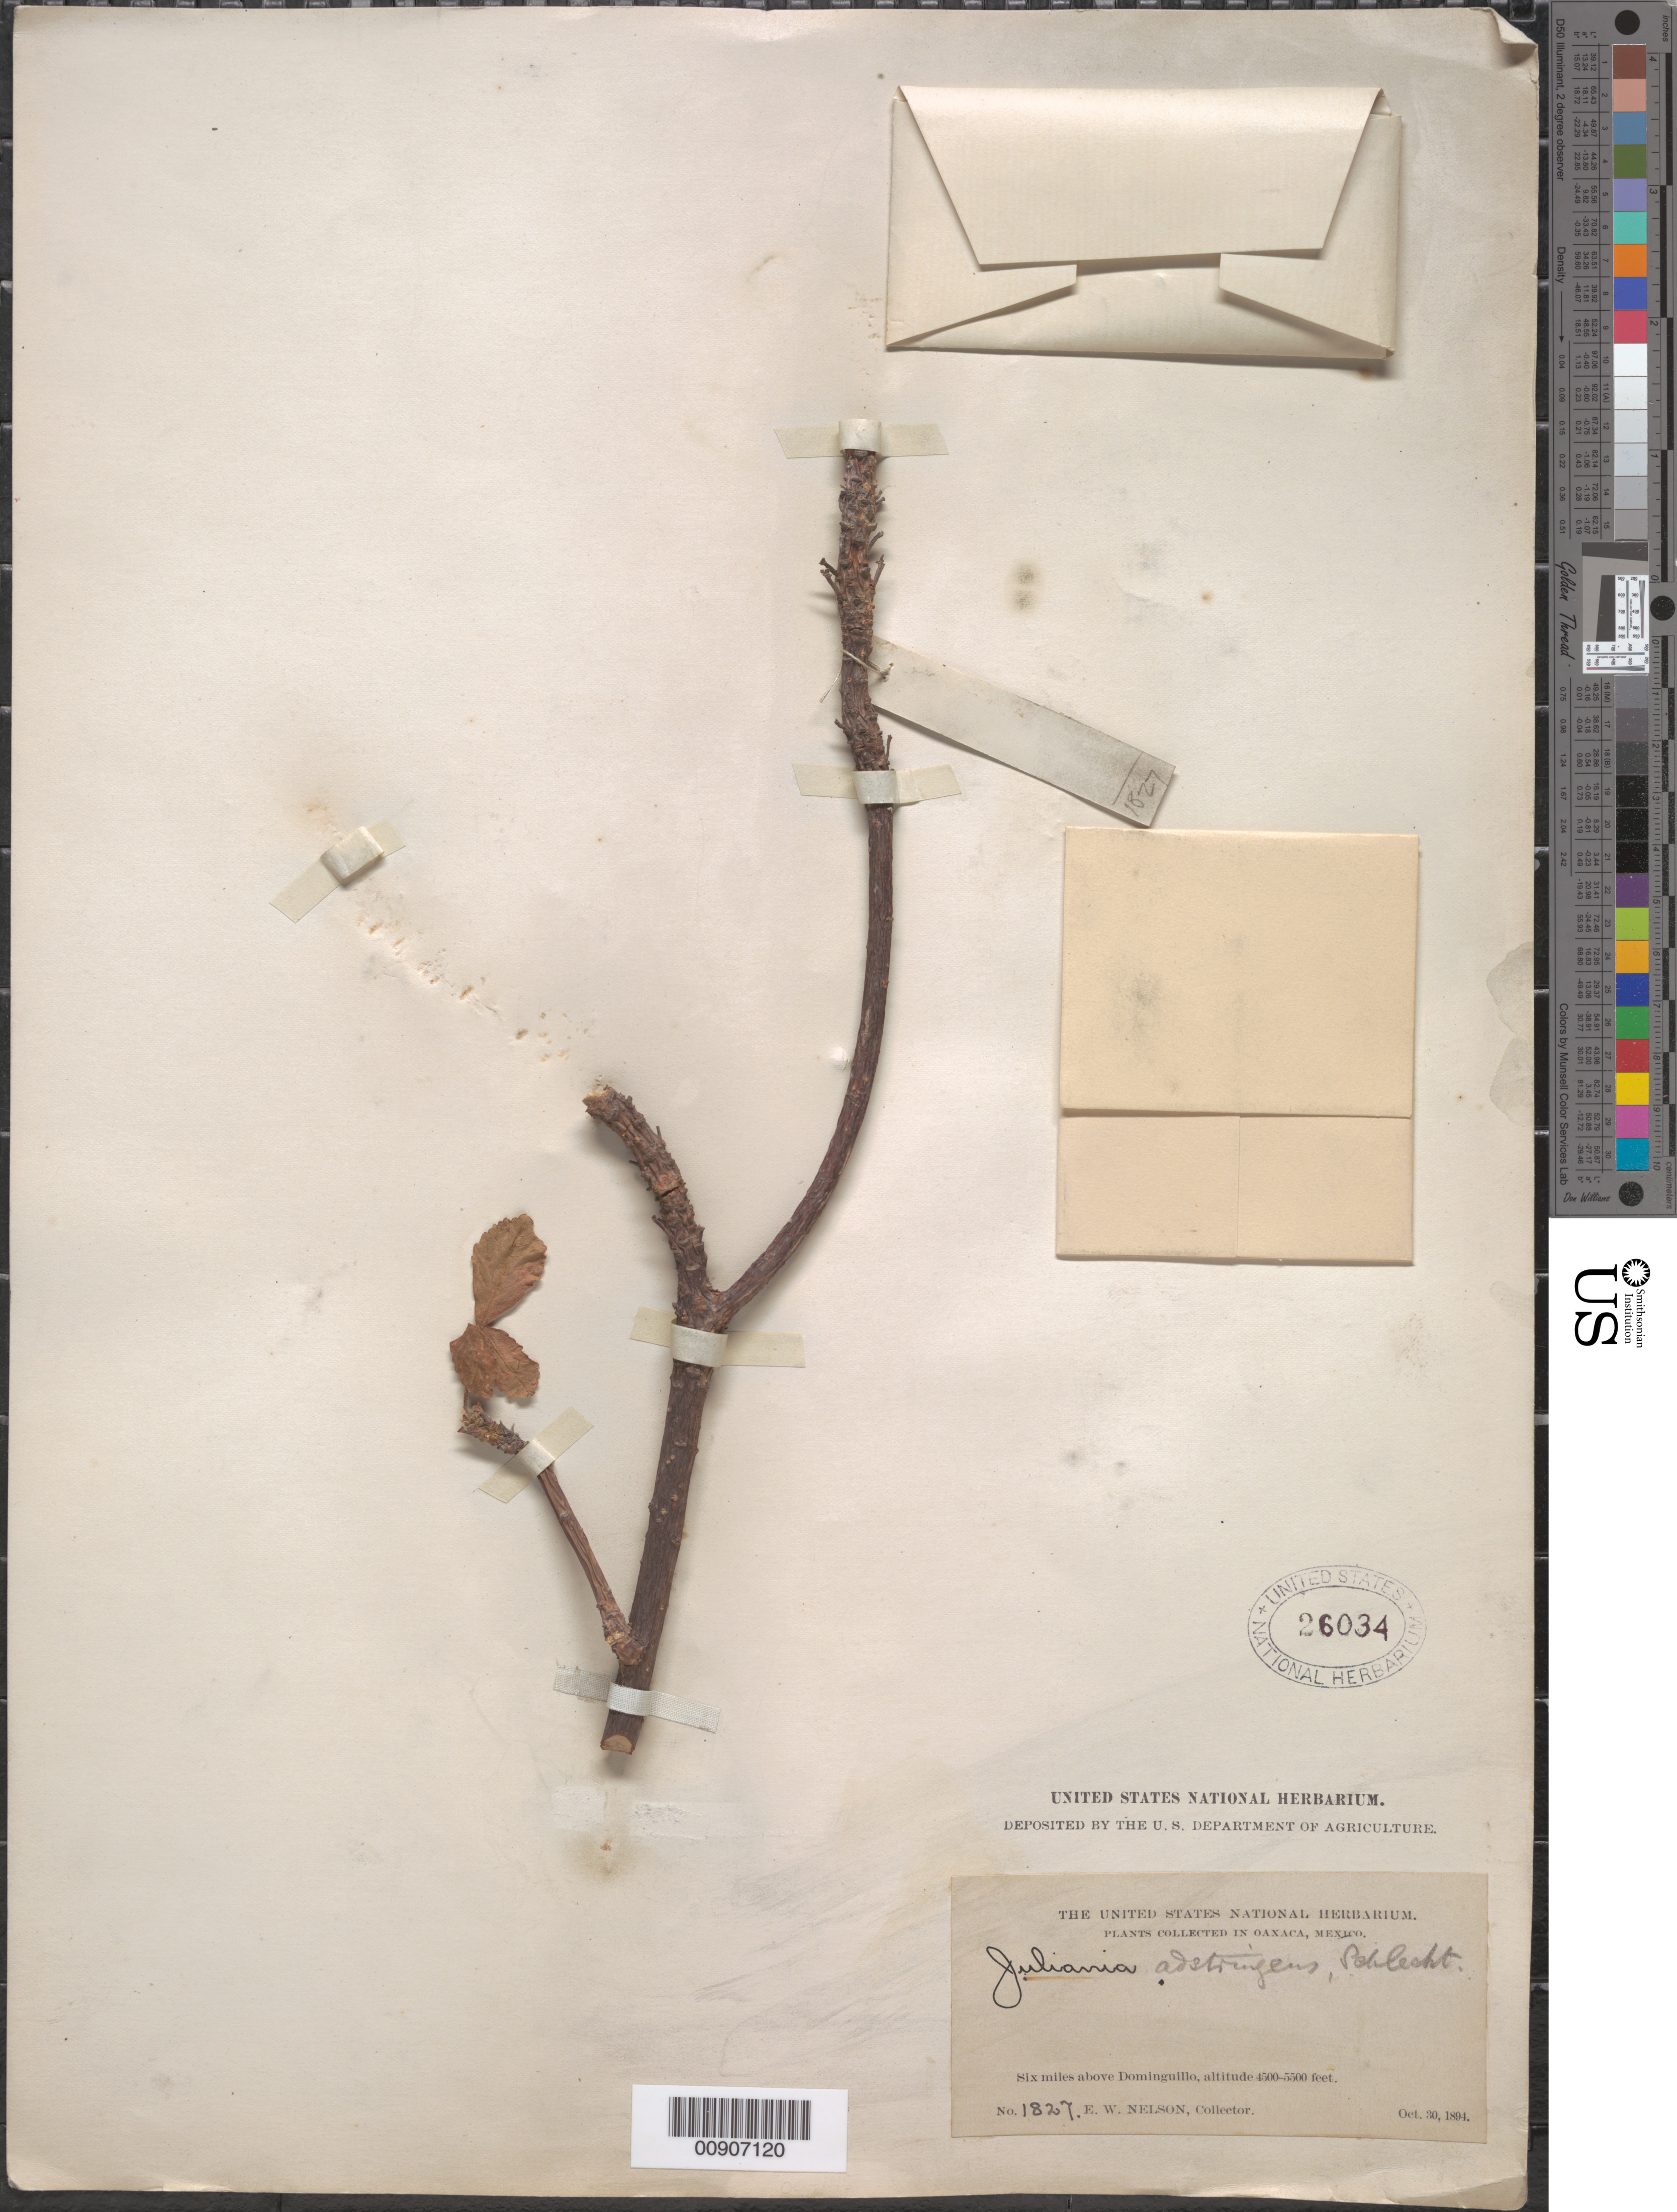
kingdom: Plantae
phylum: Tracheophyta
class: Magnoliopsida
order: Sapindales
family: Anacardiaceae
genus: Amphipterygium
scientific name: Amphipterygium adstringens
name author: (Schltdl.) Schiede ex Standl.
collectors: E. W. Nelson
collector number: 1827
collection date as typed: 30 Oct 1894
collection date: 1894-10-30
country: Mexico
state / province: Oaxaca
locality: Oaxaca: Six miles above Dominguillo.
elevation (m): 1372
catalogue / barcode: US 26034